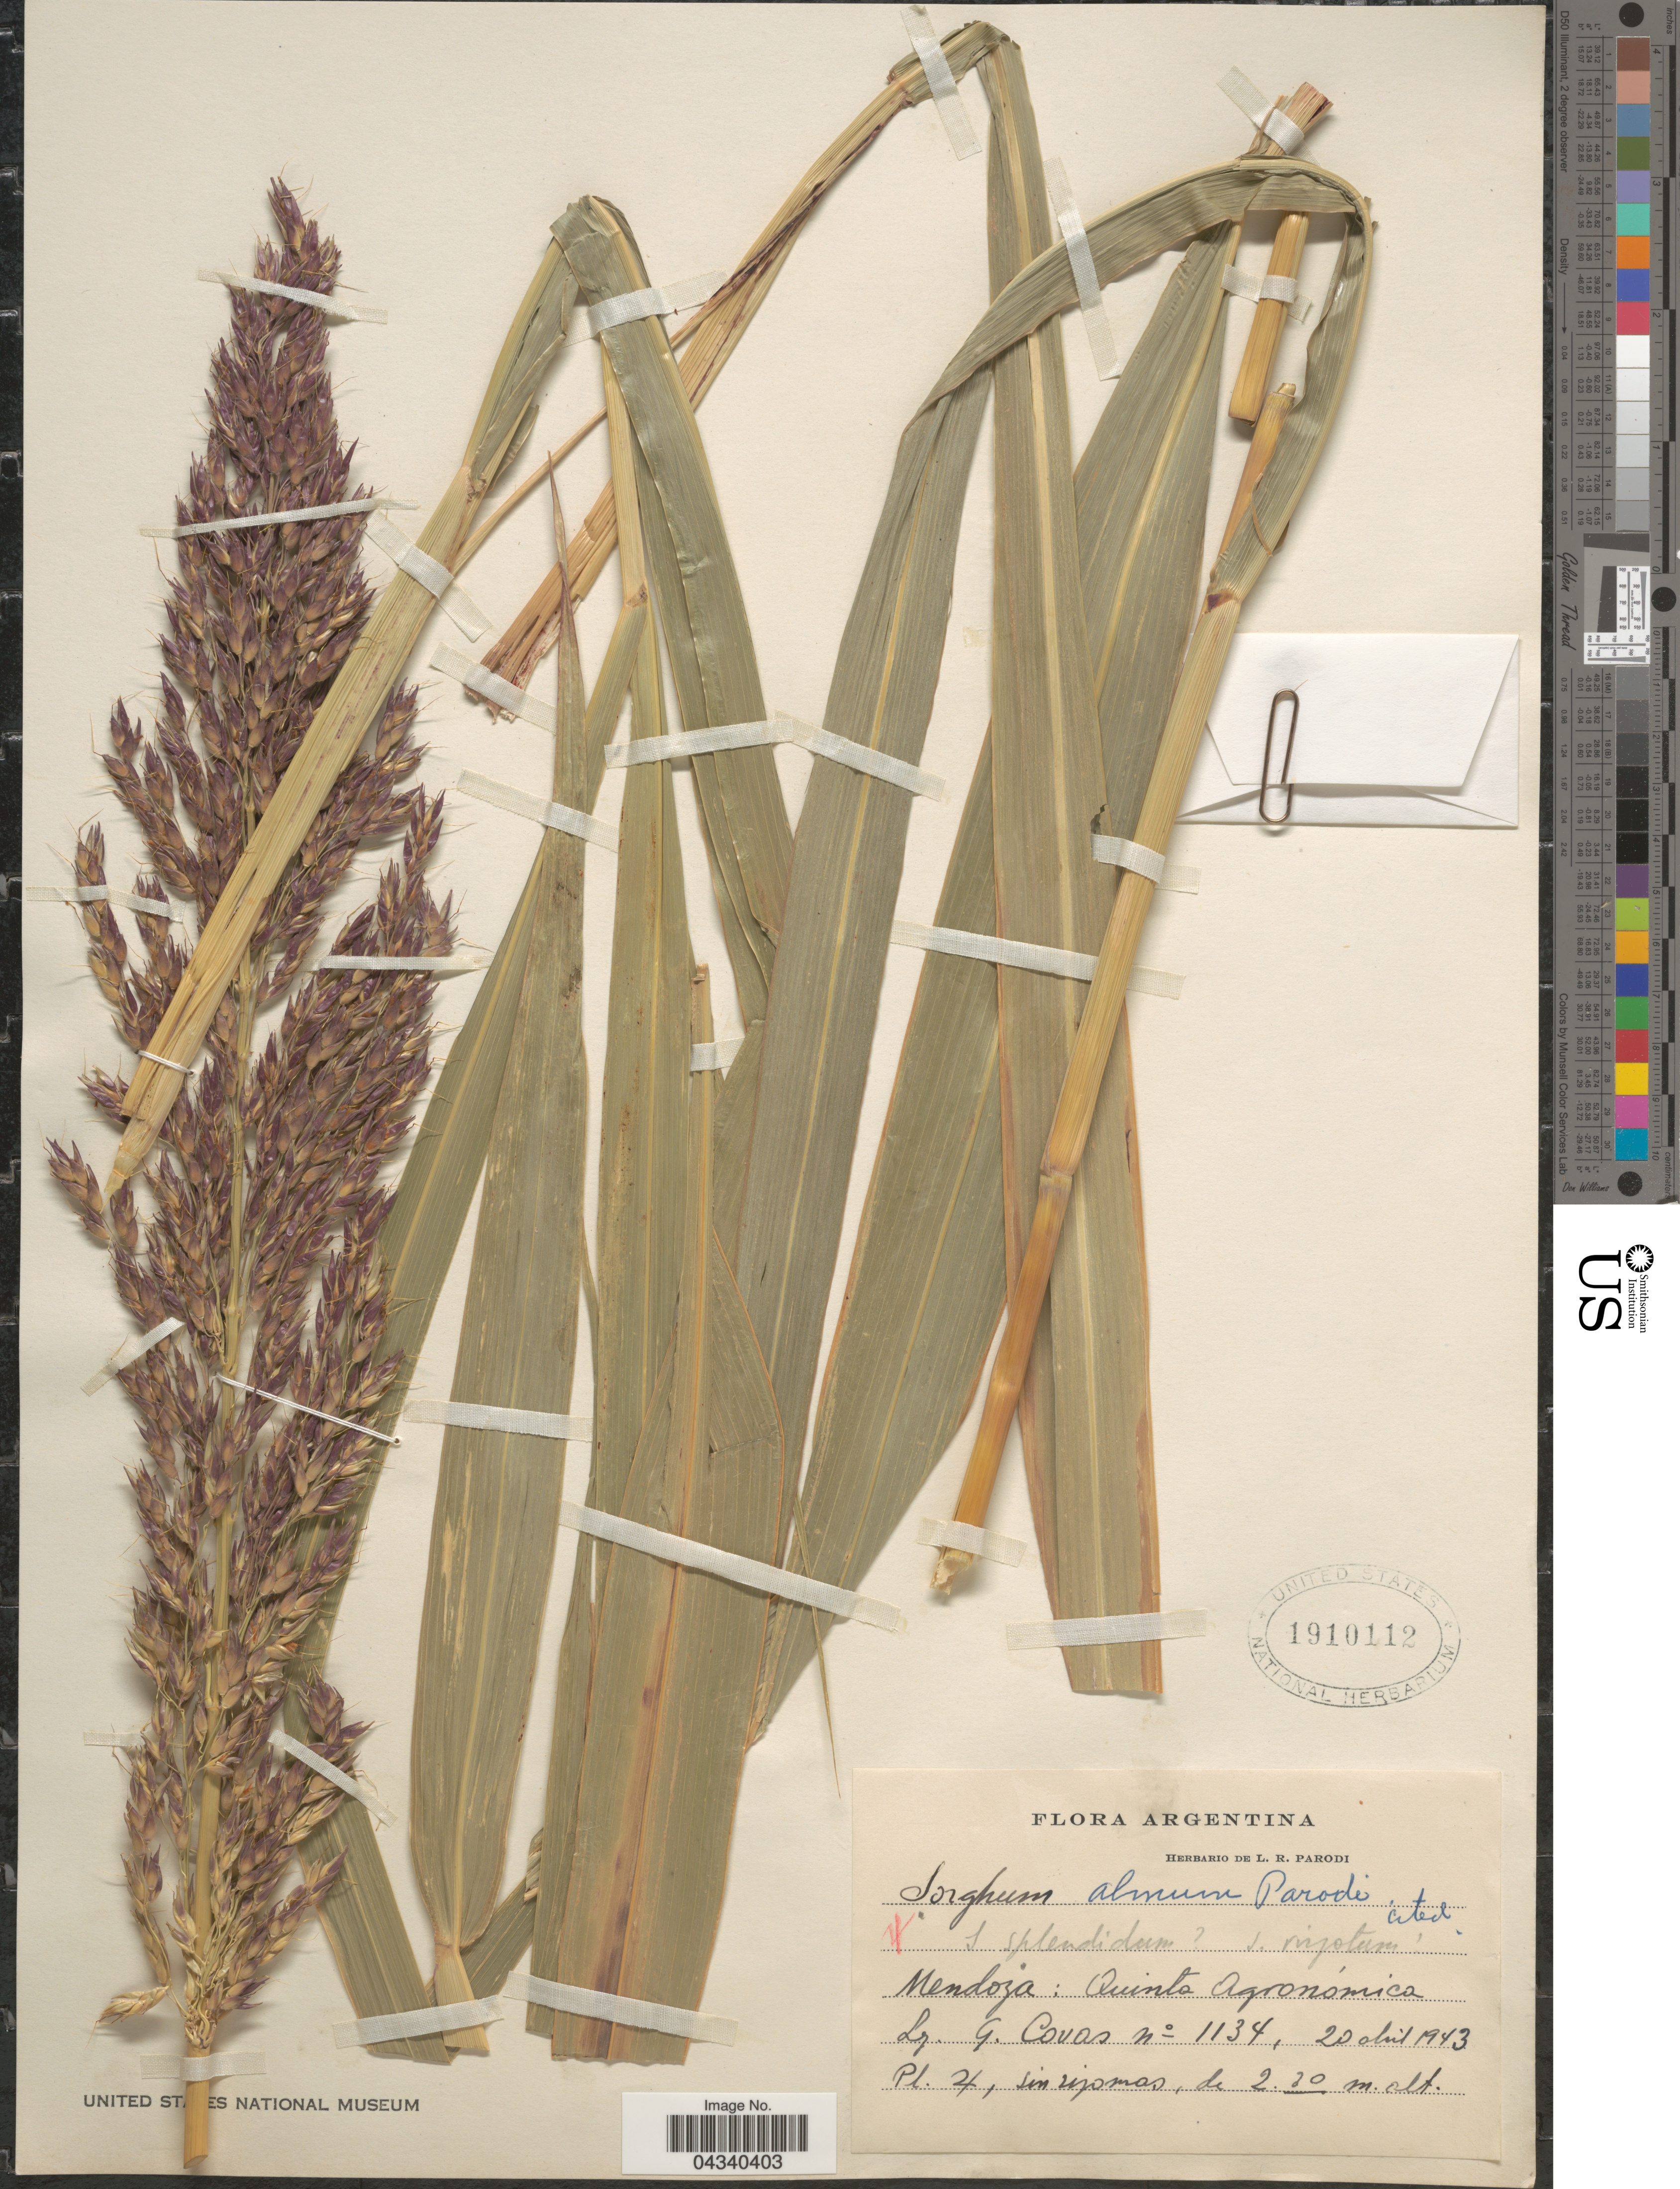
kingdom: Plantae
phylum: Tracheophyta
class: Liliopsida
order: Poales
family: Poaceae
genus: Sorghum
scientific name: Sorghum x almum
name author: Parodi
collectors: G. Covas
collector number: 1134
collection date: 1943-04-20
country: Argentina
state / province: Mendoza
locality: Quinta Agronomica.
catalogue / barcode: US 1910112